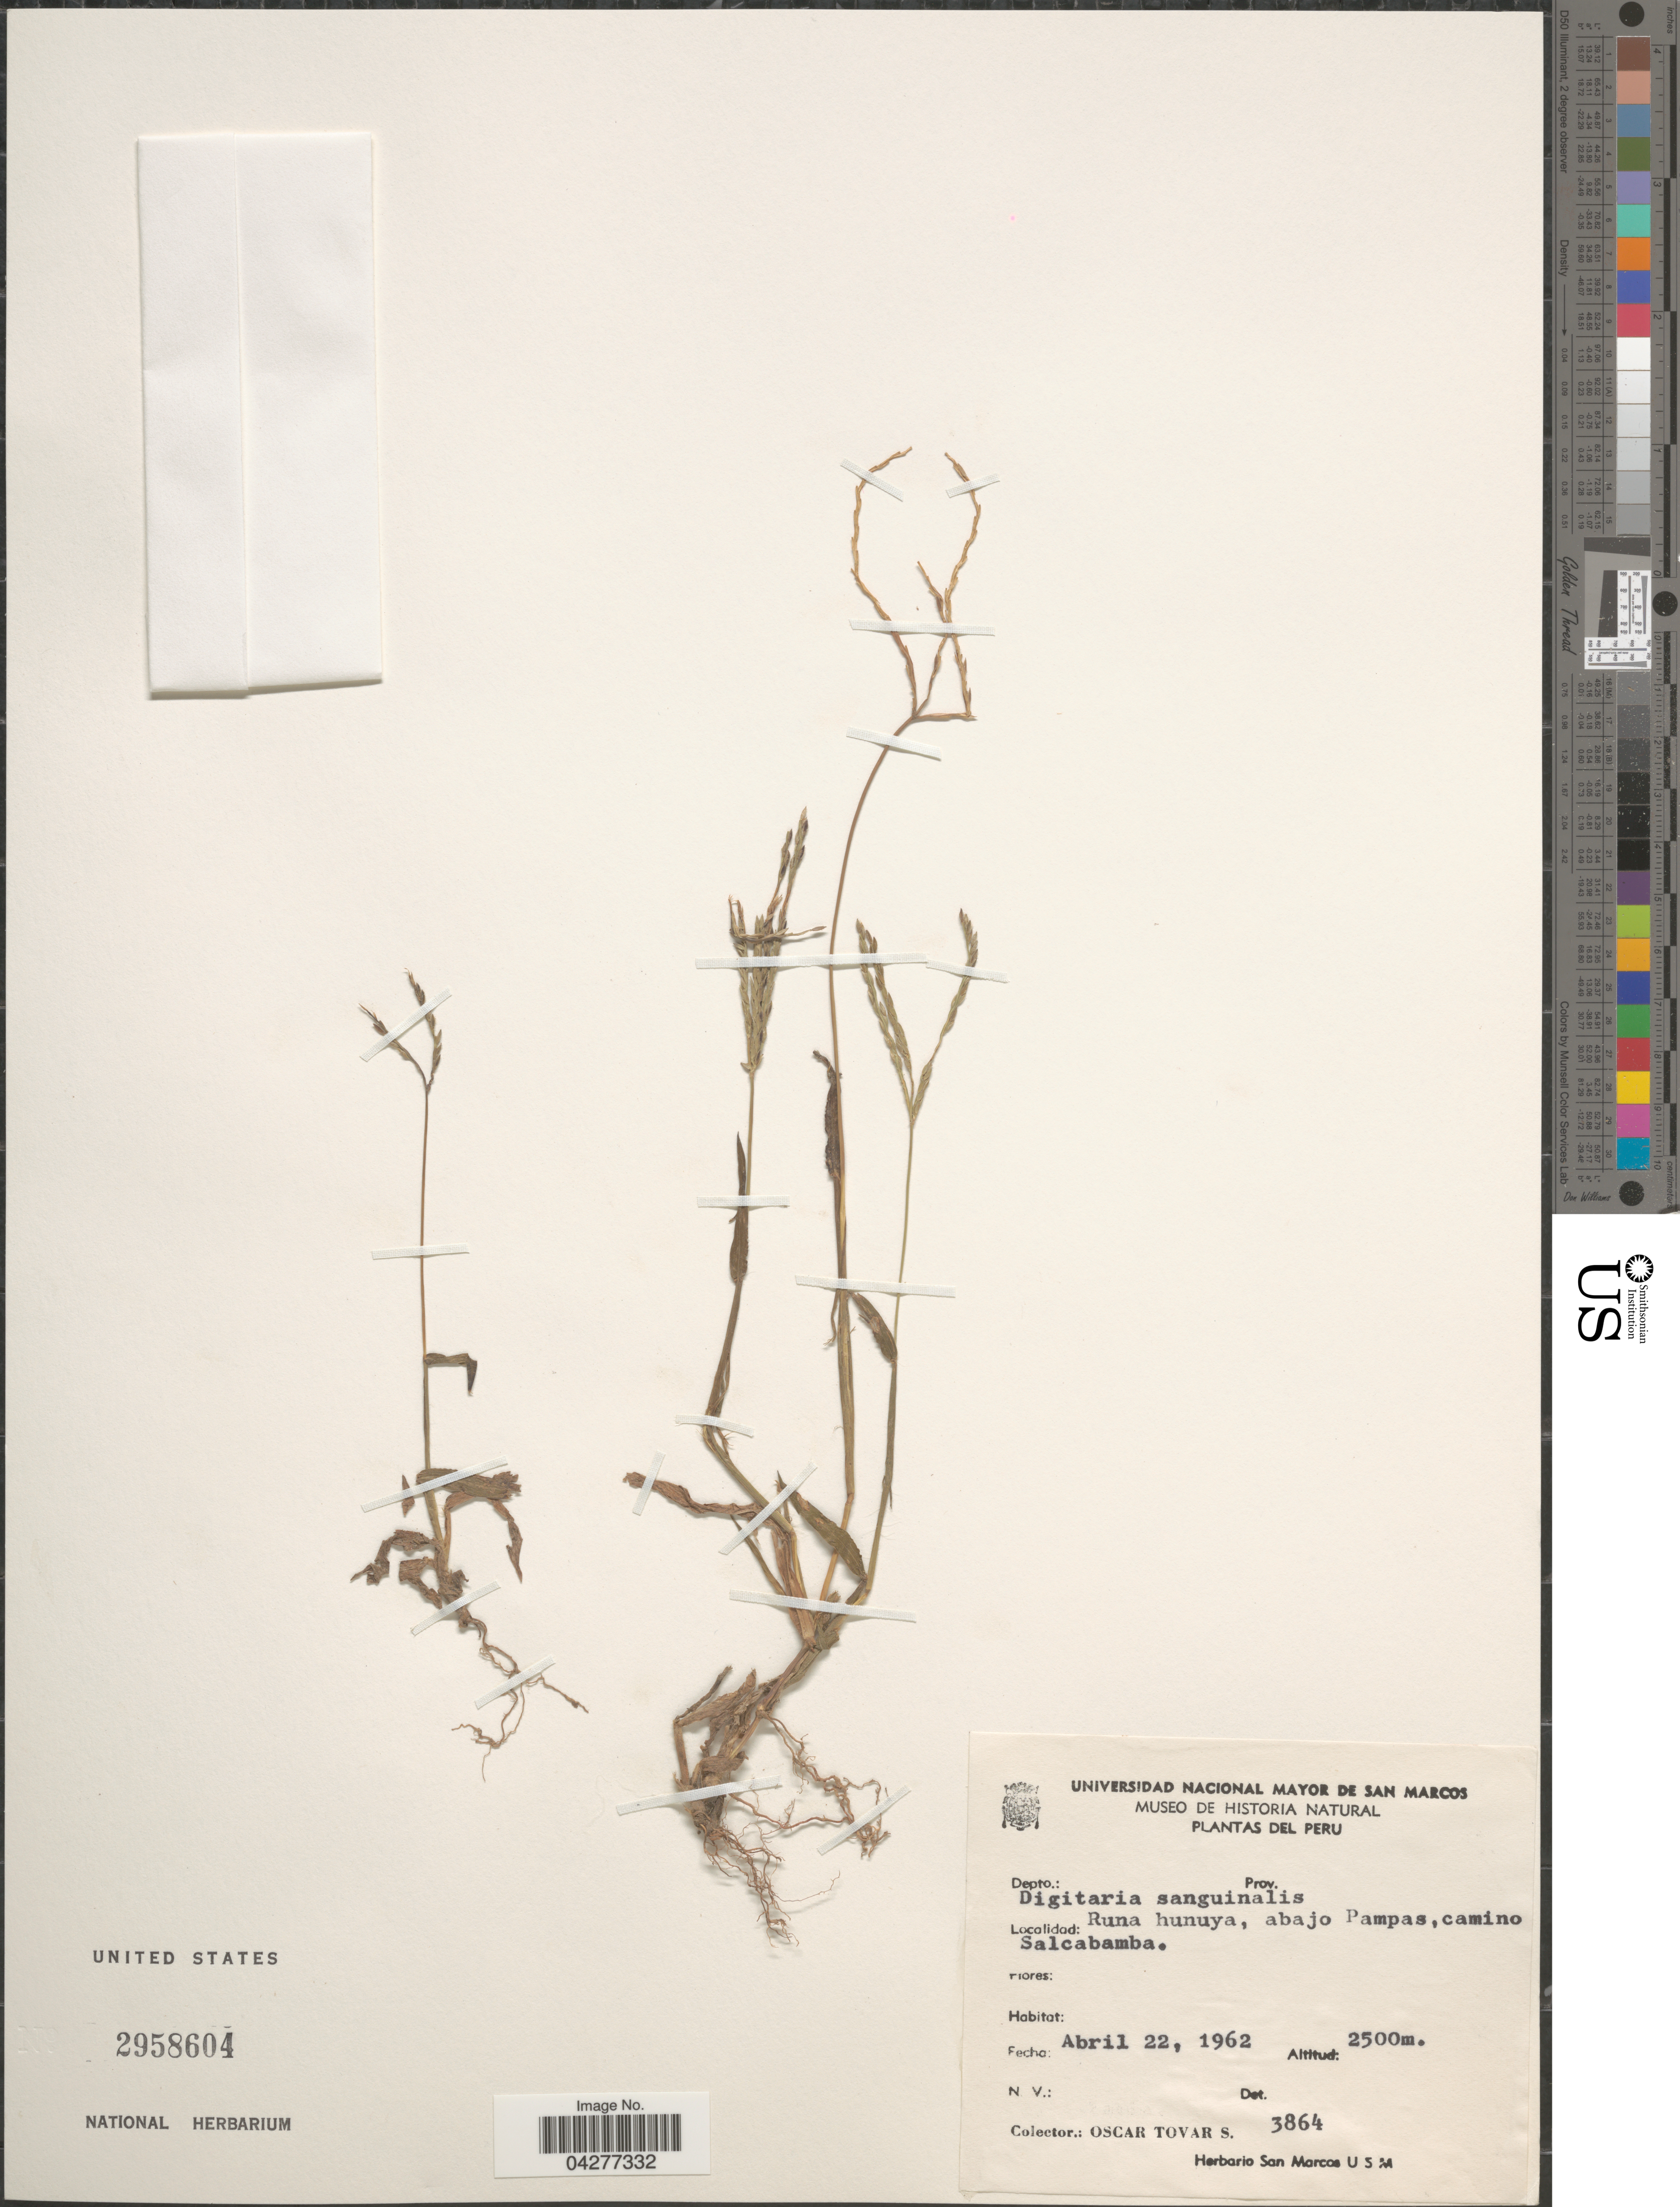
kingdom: Plantae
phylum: Tracheophyta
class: Liliopsida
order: Poales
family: Poaceae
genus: Digitaria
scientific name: Digitaria sanguinalis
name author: (L.) Scop.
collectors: Ó. Tovar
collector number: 3864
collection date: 1962-04-22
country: Peru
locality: Runa hunuya, abajo Pampas, camino Salcabamba.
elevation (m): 2500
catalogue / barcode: US 2958604